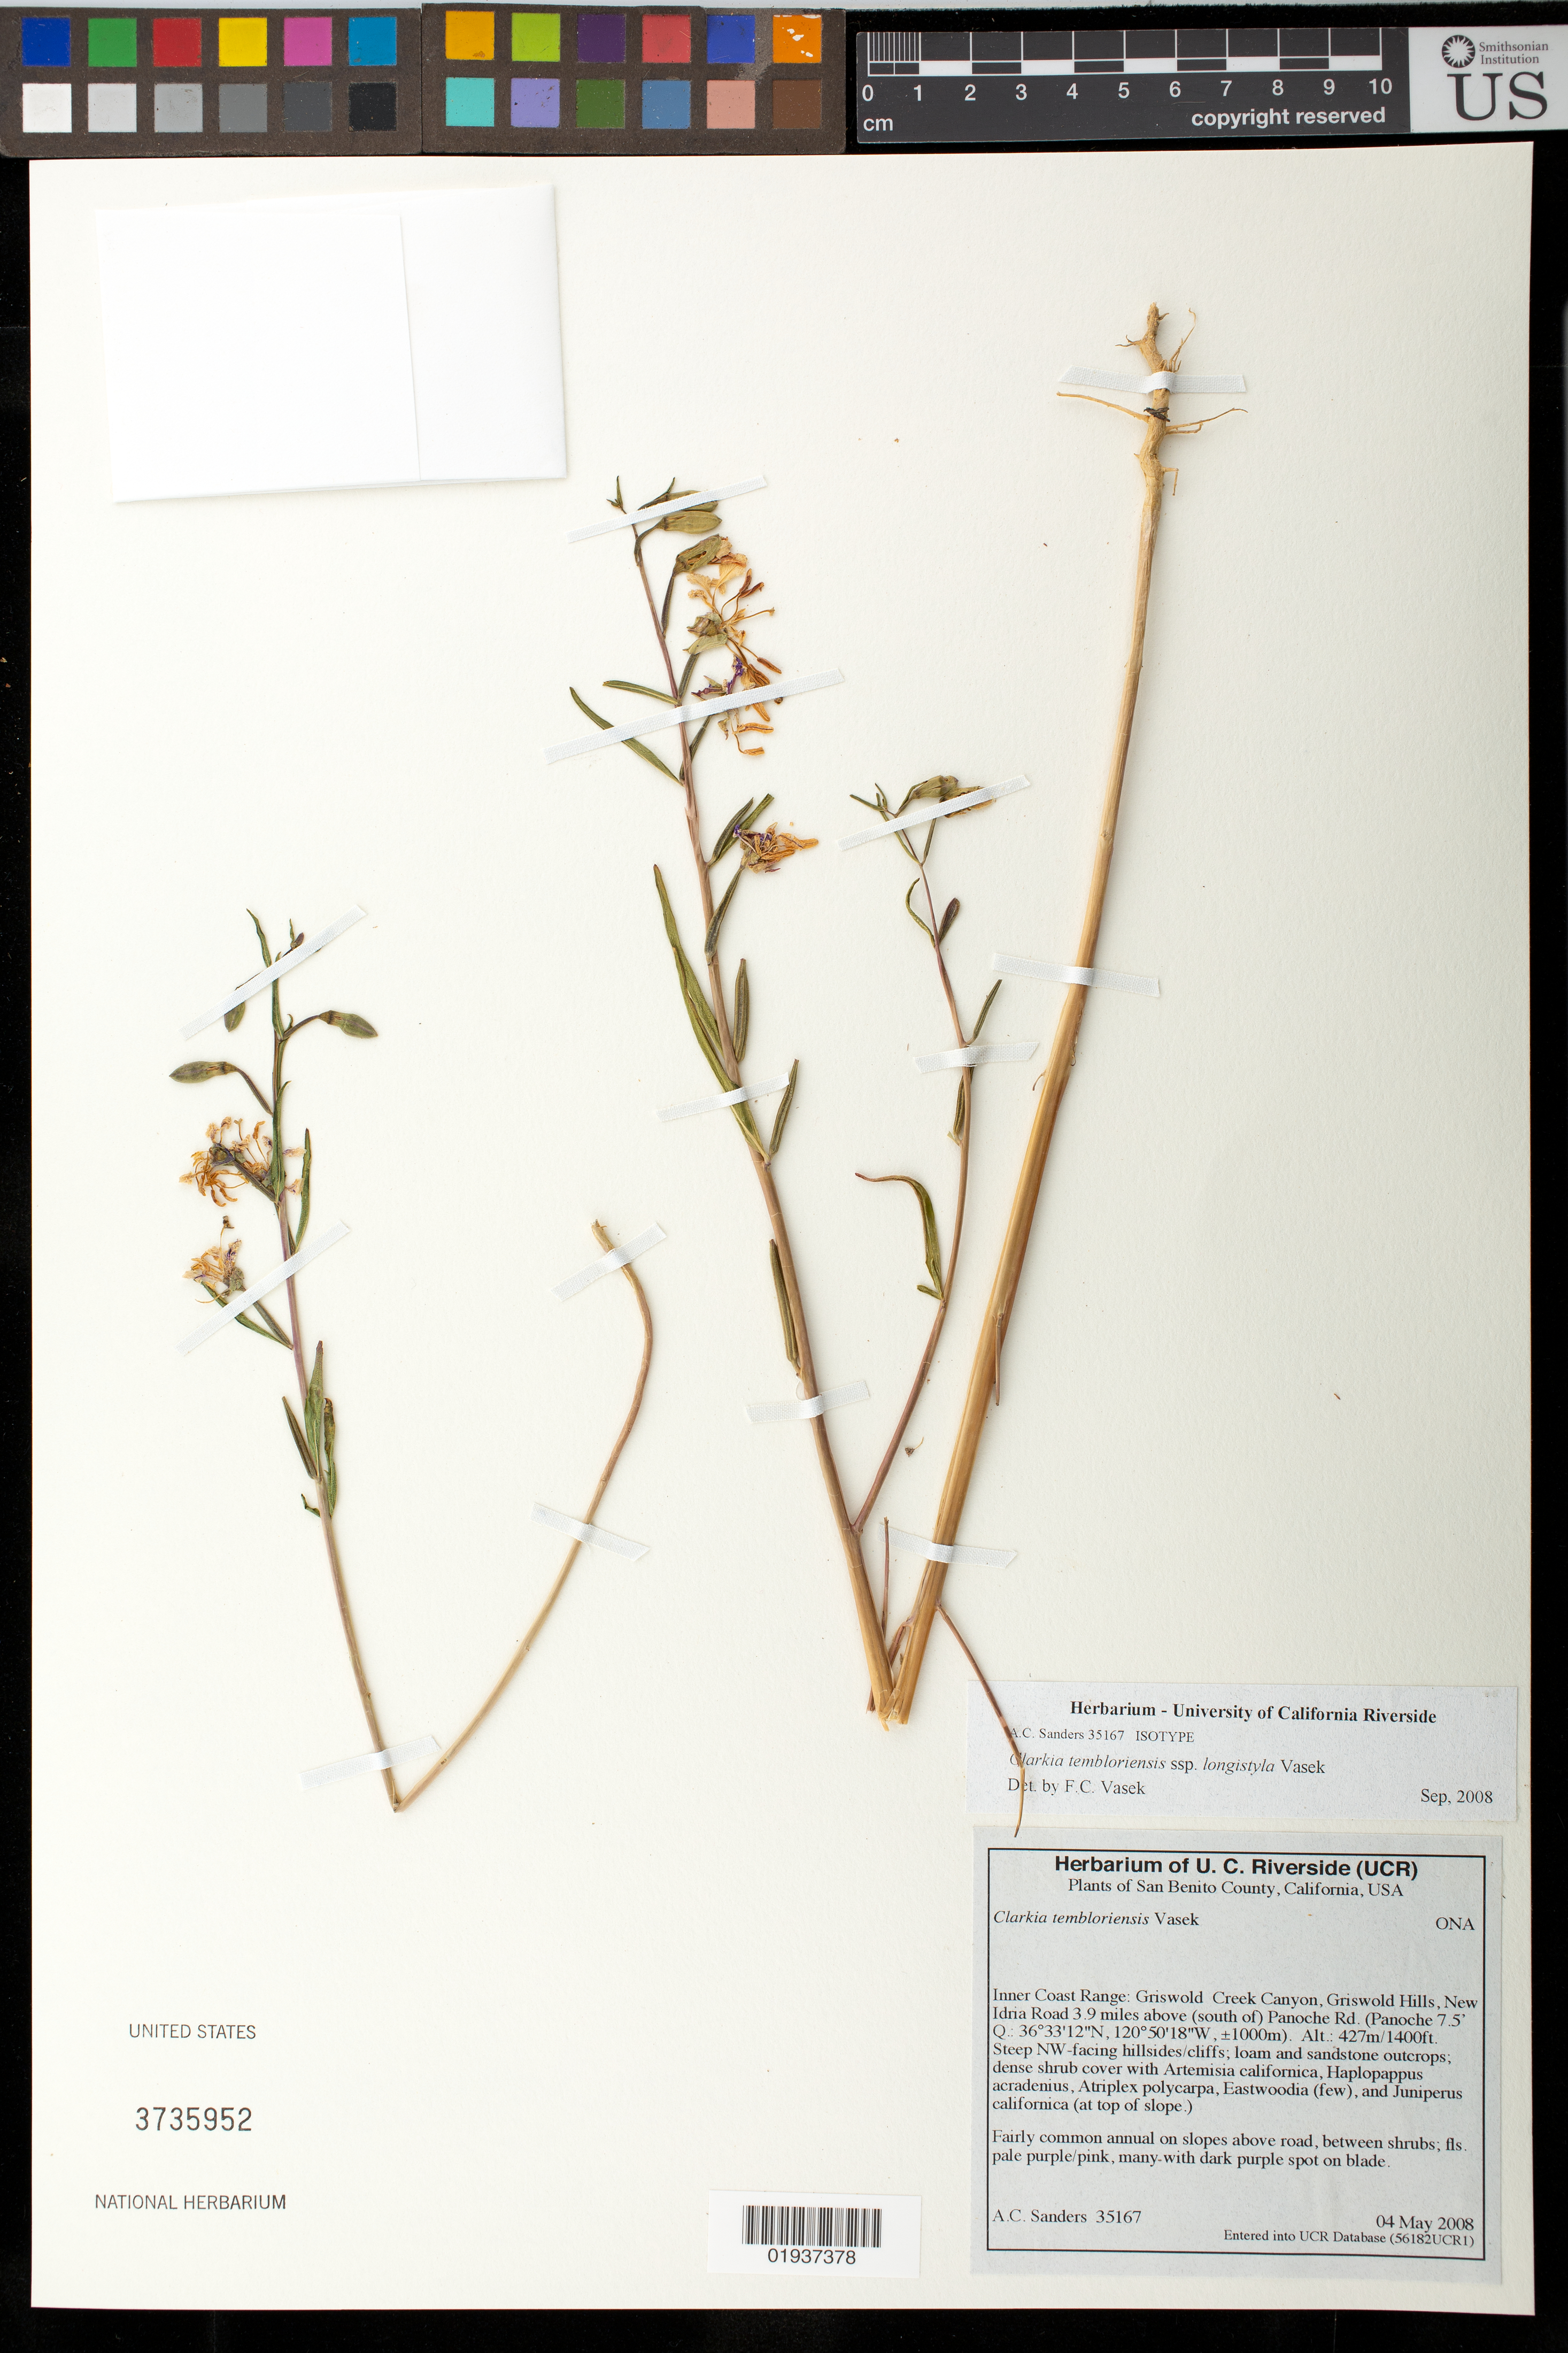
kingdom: Plantae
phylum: Tracheophyta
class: Magnoliopsida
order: Myrtales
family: Onagraceae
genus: Clarkia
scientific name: Clarkia tembloriensis subsp. longistyla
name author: Vasek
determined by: Vasek, F. C.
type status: Isotype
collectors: A. Sanders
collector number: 35167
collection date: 2008-05-04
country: United States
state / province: California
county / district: San Benito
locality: Inner Coast Range: Griswold Creek Canyon, Griswold Hills, New Idria Road 3.9 miles above (south of) Panoche Rd. (Panoche 7.5' Q)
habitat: Steep NW facing hillsides/cliffs, in dense shrub cover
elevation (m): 427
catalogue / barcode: US 3735952